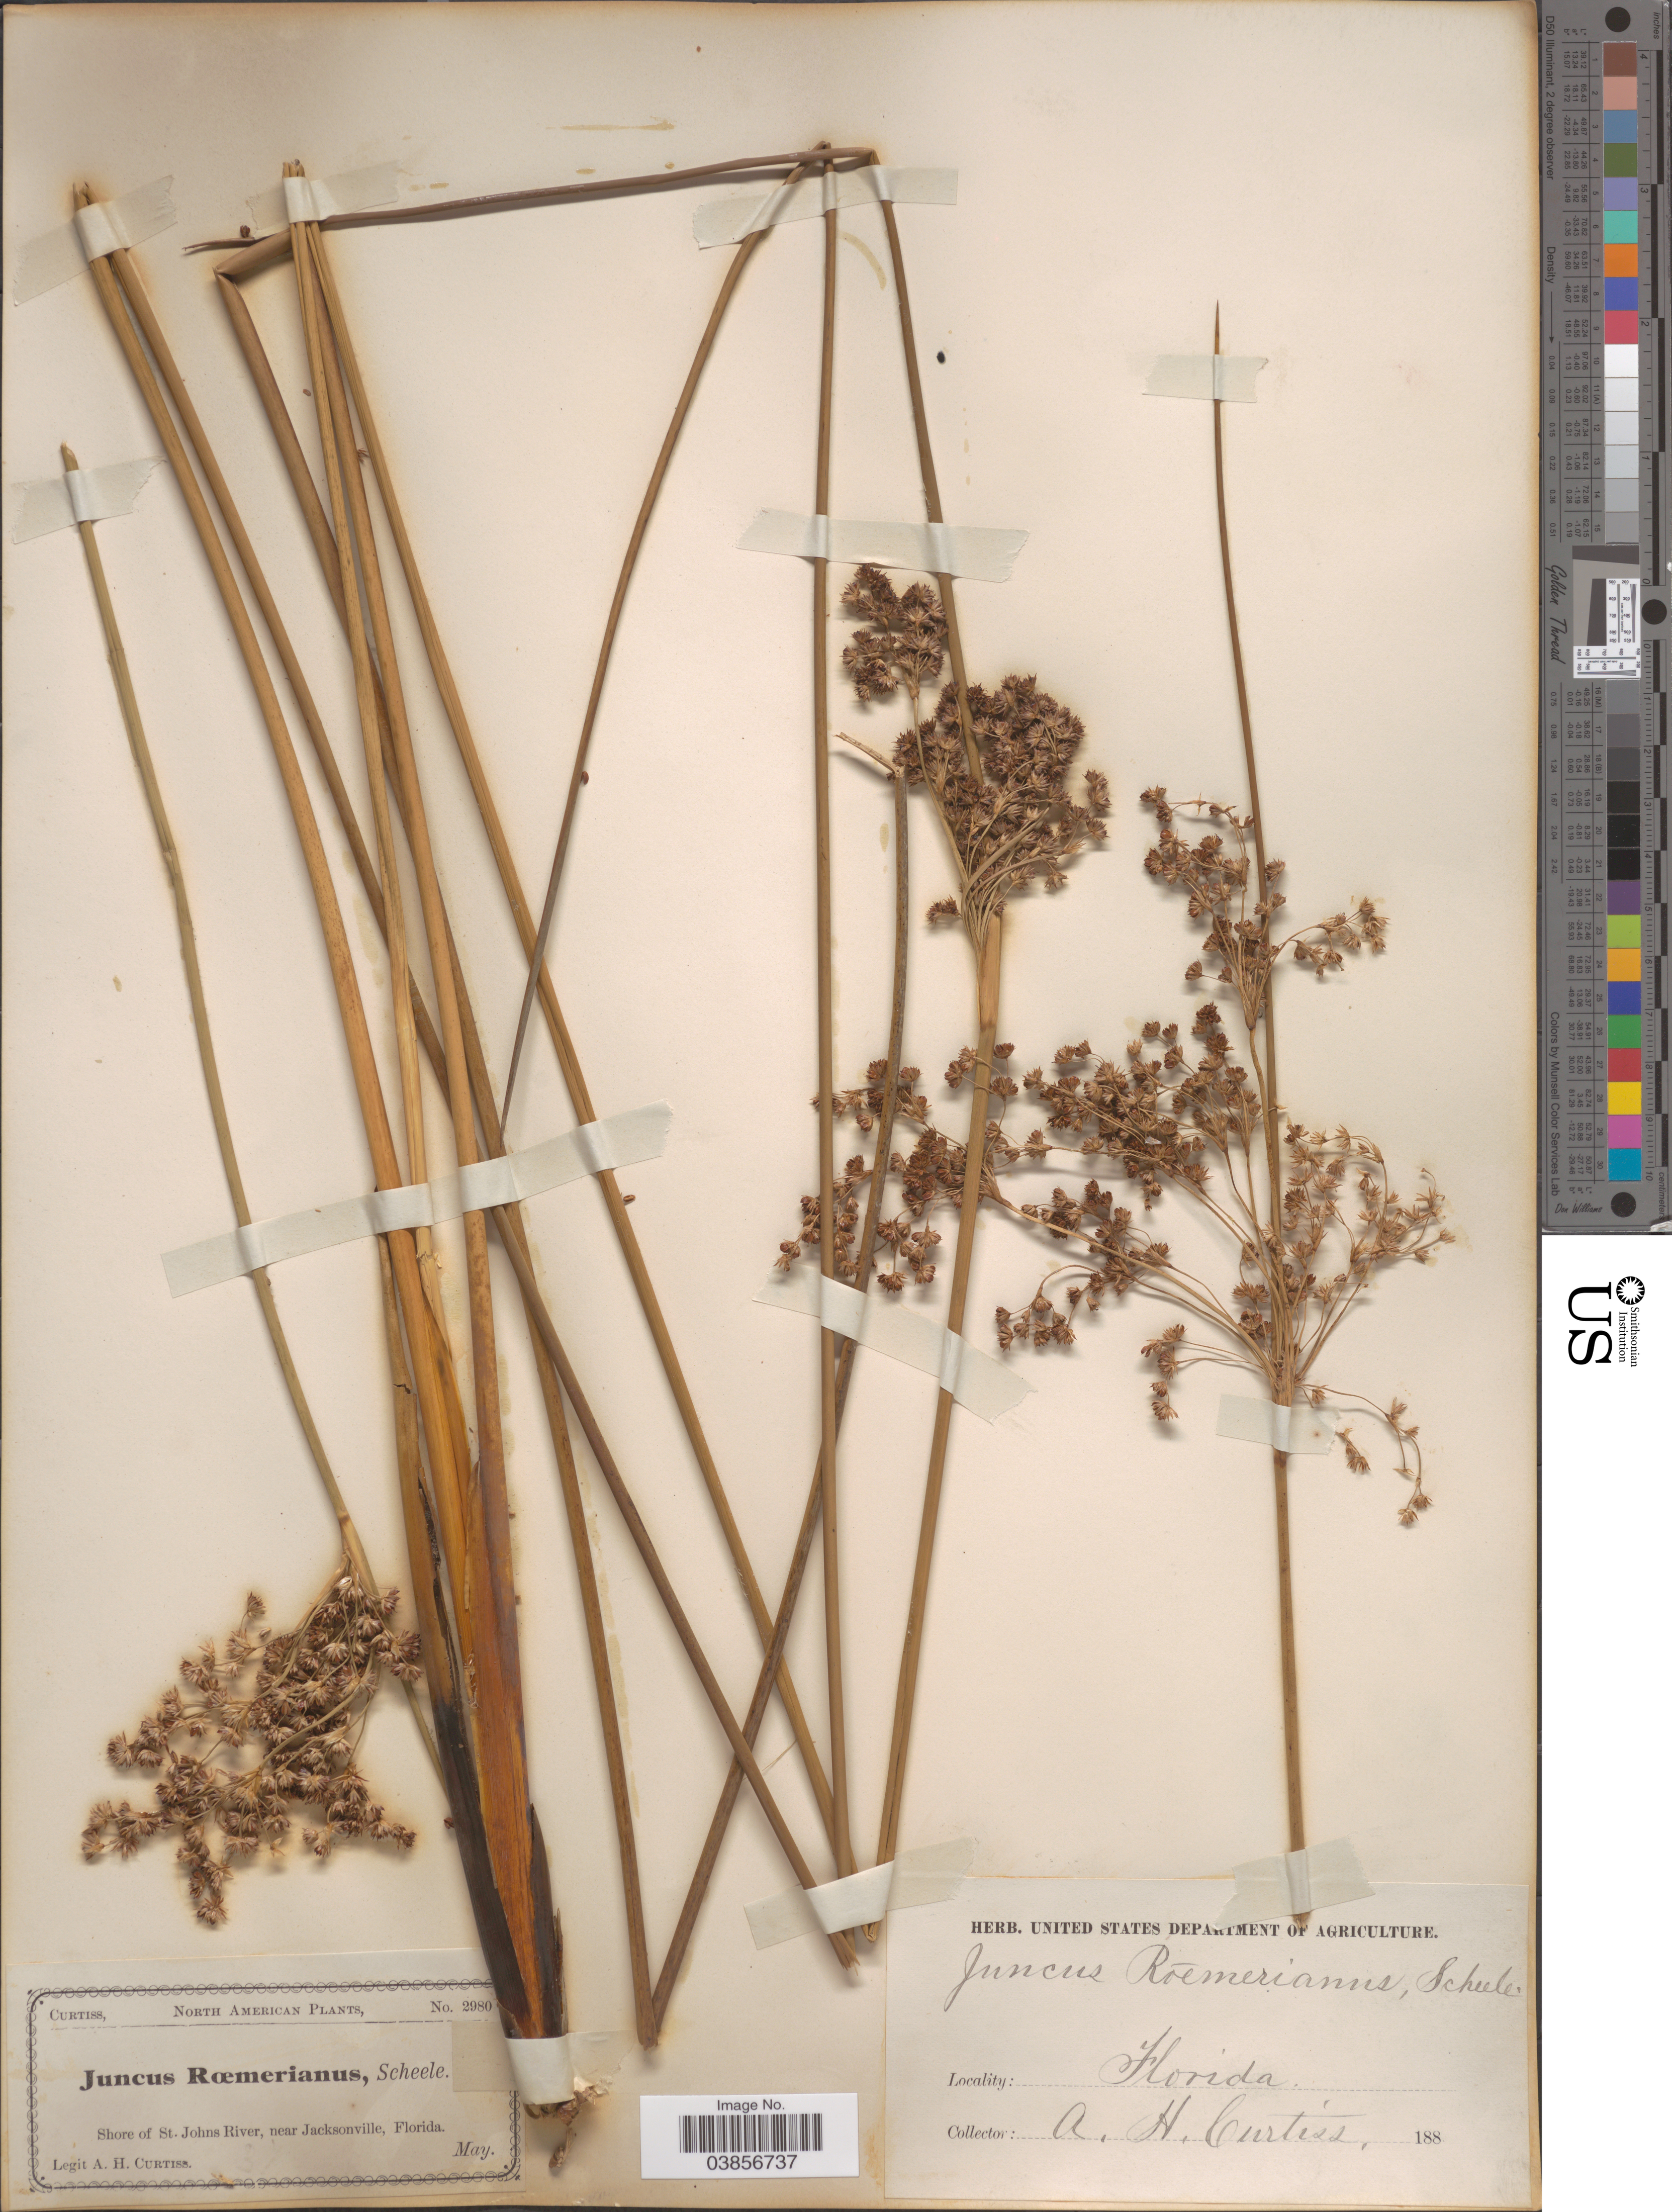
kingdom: Plantae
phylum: Tracheophyta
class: Liliopsida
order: Poales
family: Juncaceae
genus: Juncus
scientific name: Juncus roemerianus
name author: Scheele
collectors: A. H. Curtiss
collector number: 2980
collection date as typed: May 188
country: United States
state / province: Florida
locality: Shore of St. Johns River, near Jacksonville.